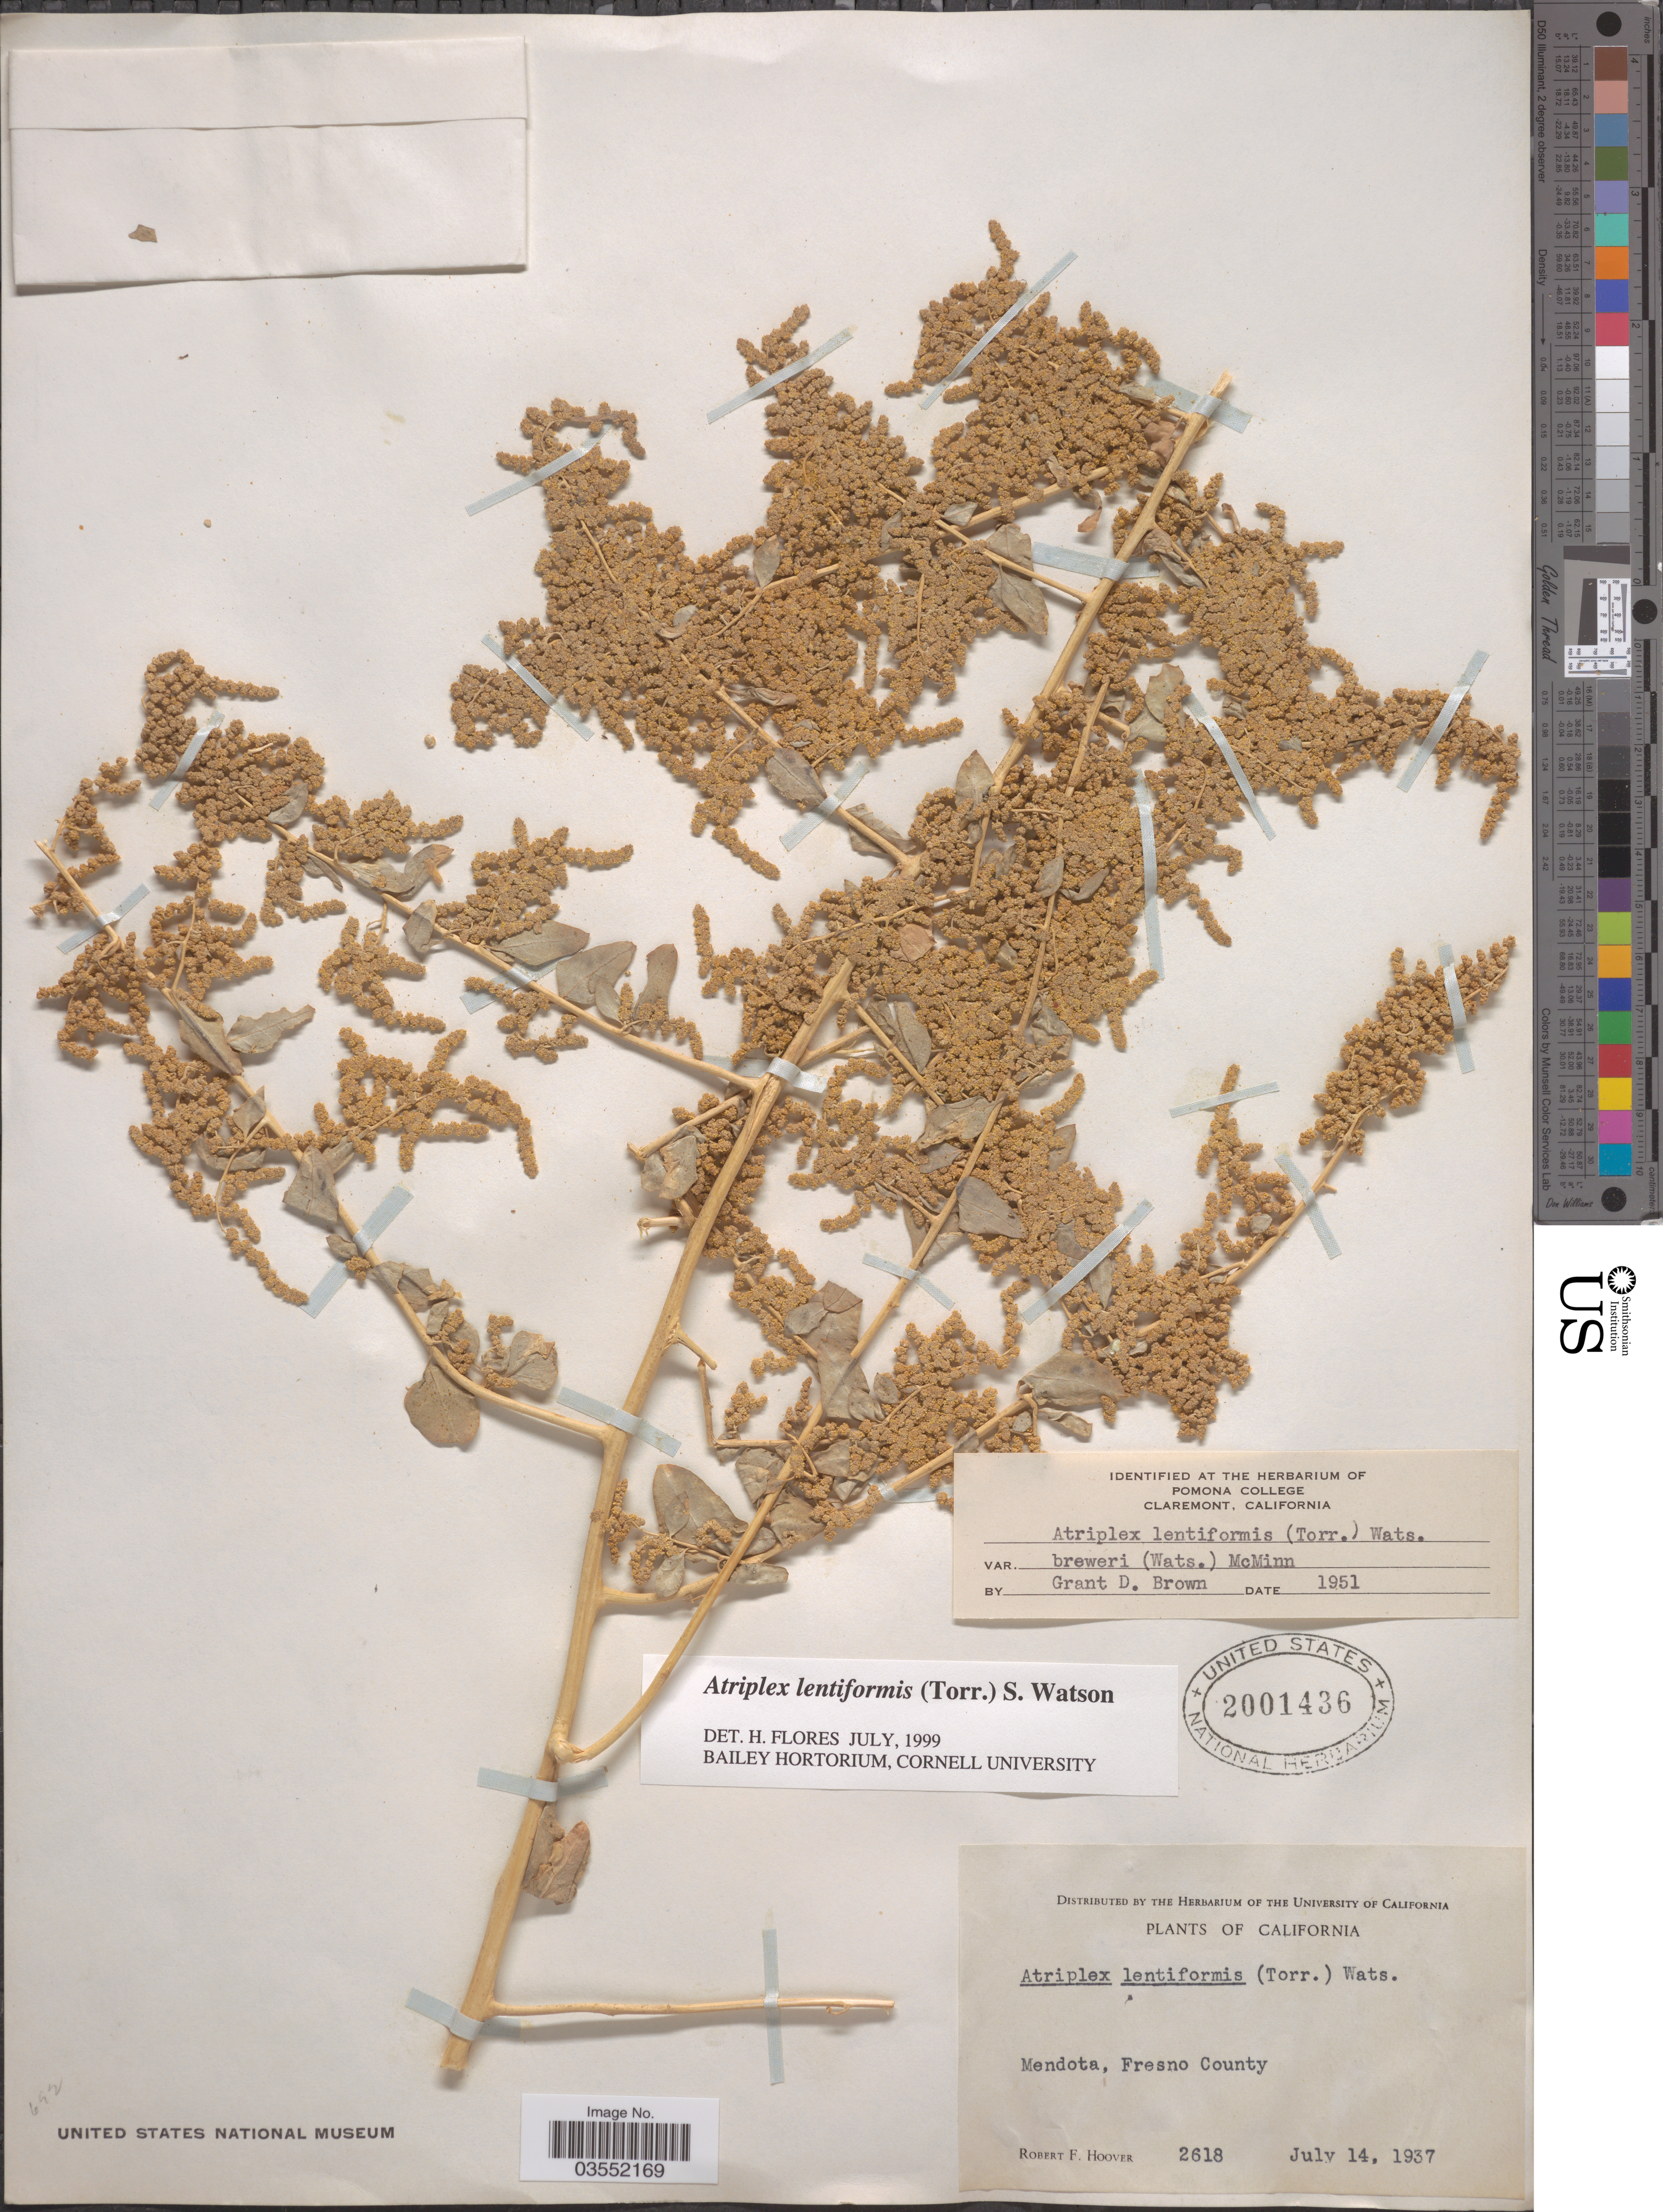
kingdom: Plantae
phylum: Tracheophyta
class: Magnoliopsida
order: Caryophyllales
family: Amaranthaceae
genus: Atriplex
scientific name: Atriplex lentiformis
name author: (Torr.) S. Watson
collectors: R. F. Hoover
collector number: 2618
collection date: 1937-07-14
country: United States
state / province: California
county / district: Fresno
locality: Mendota, Fresno County.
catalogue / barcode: US 2001436